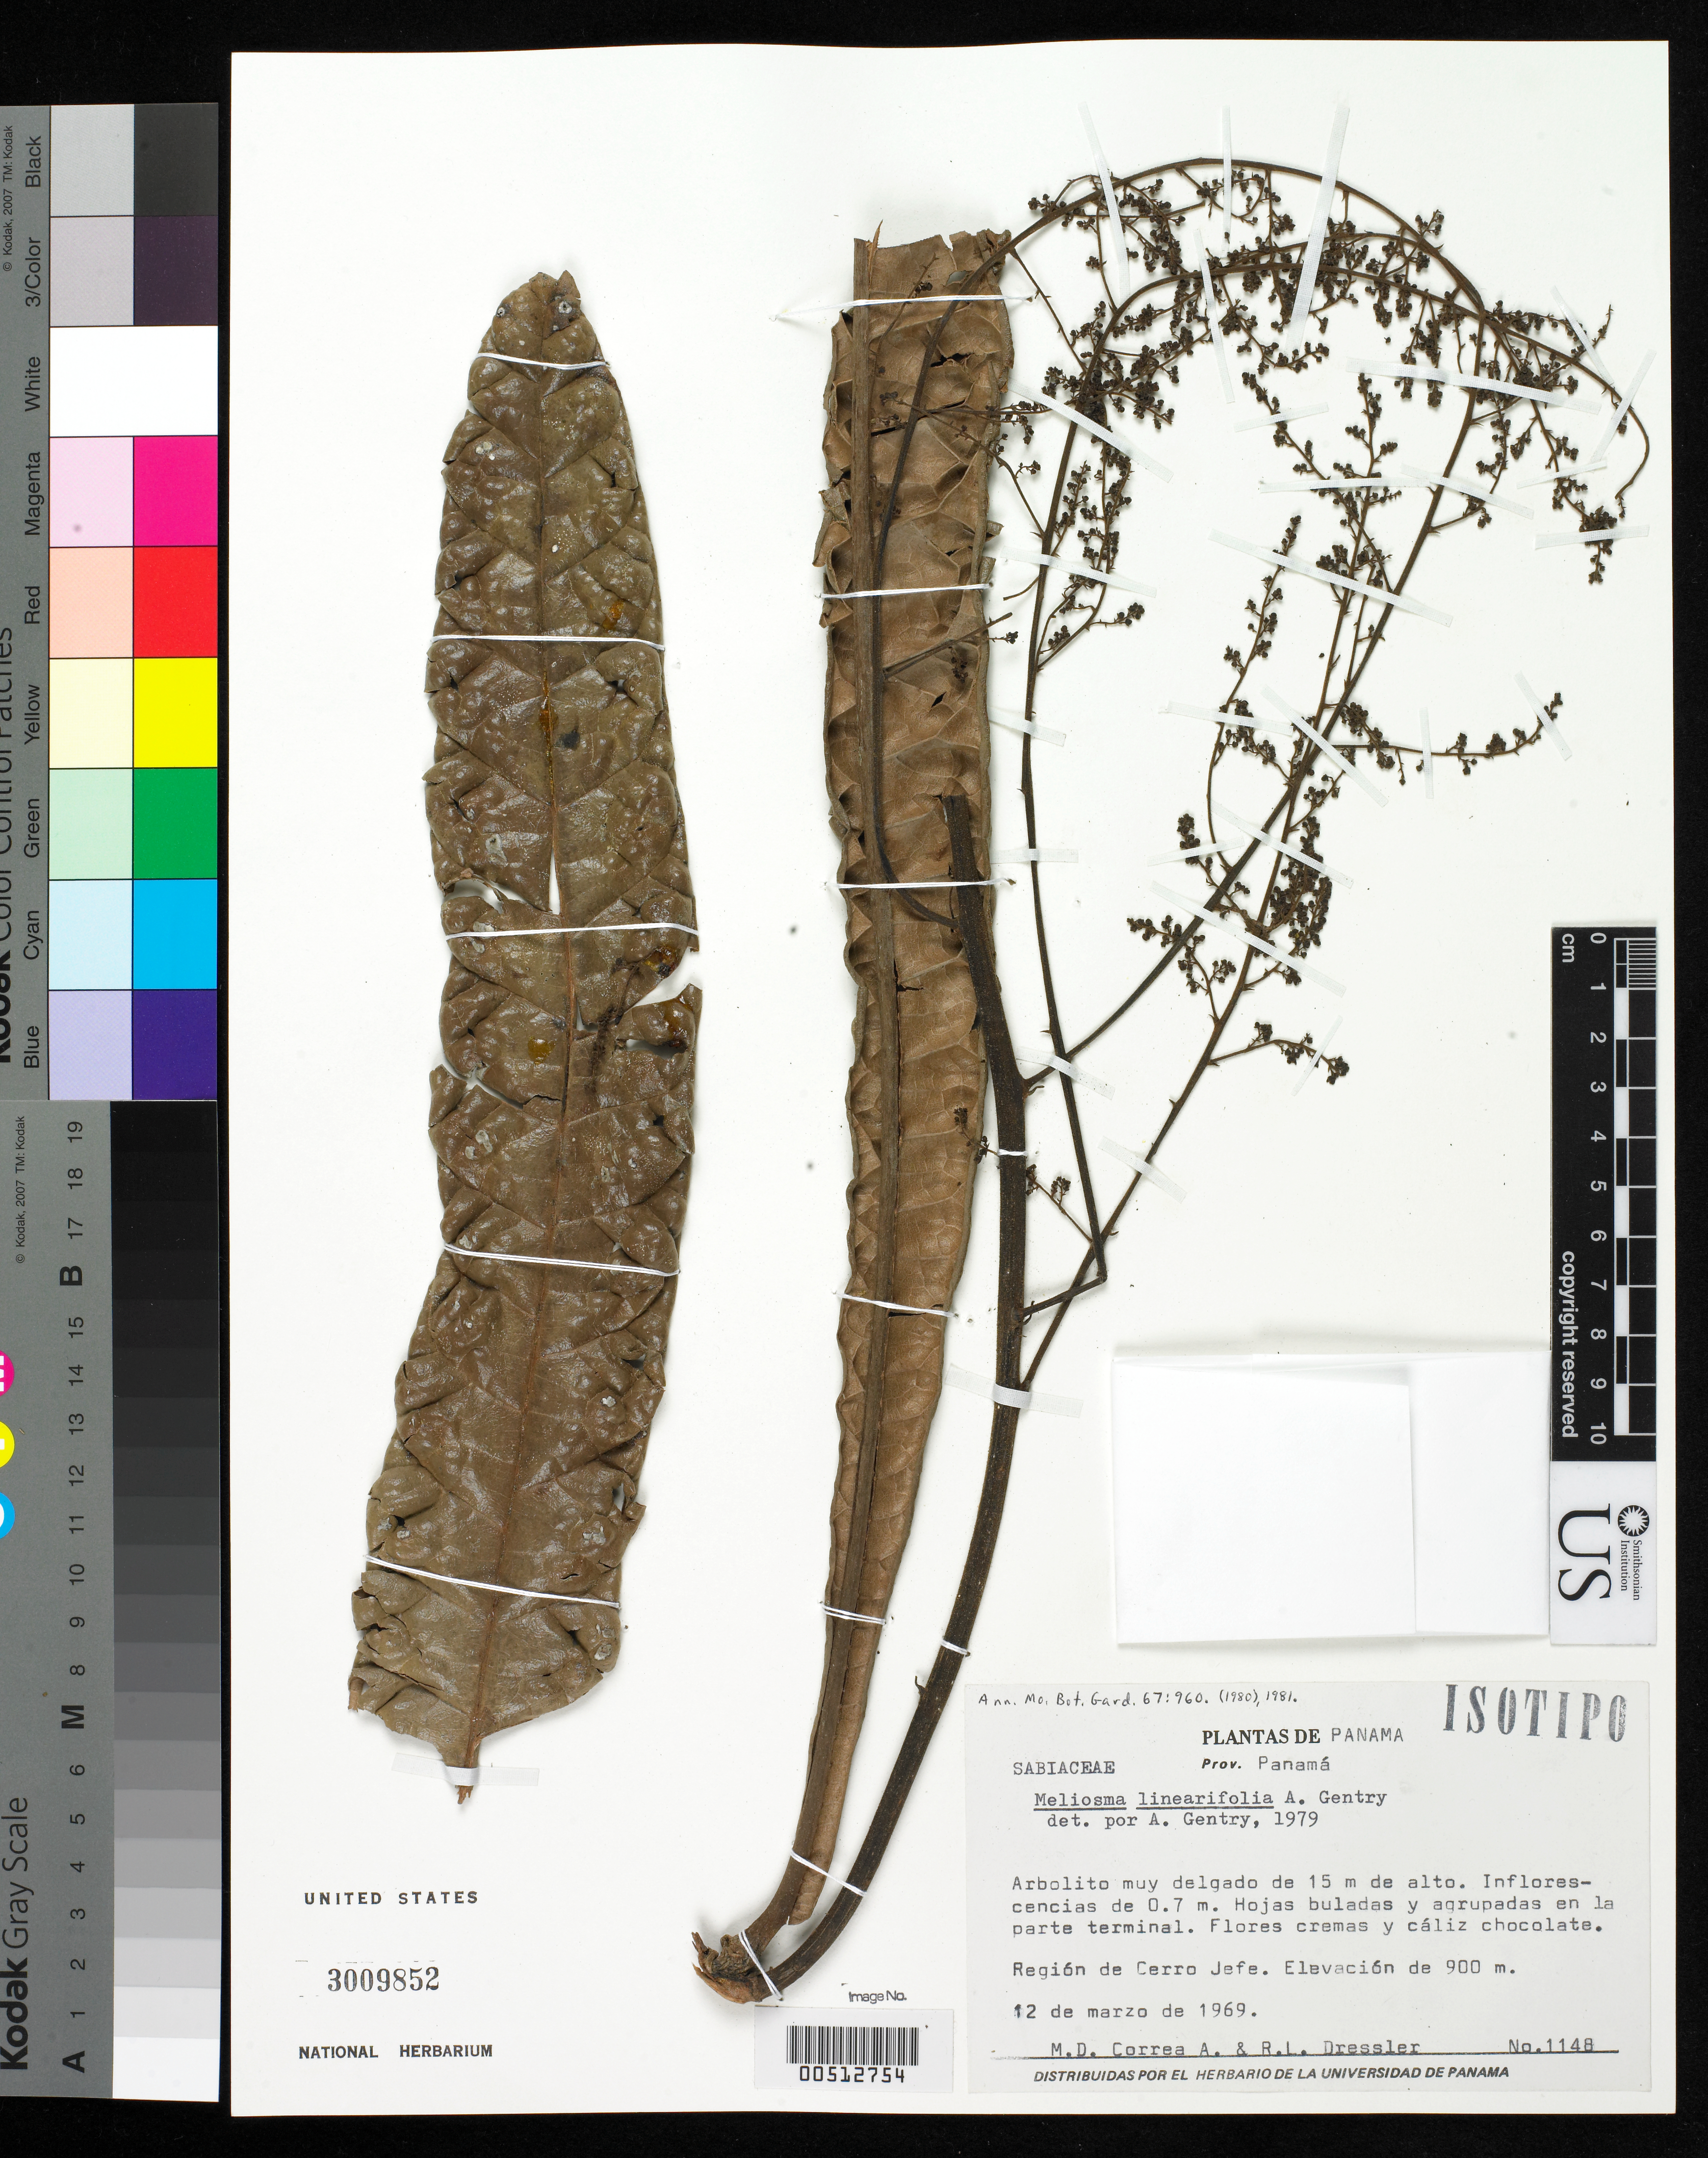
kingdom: Plantae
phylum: Tracheophyta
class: Magnoliopsida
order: Proteales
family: Sabiaceae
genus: Meliosma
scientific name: Meliosma linearifolia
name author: A.H. Gentry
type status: Isotype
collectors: M. D. Corrêa-A. & R. Dressler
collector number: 1148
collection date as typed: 12 Mar 1969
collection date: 1969-03-12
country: Panama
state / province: Panamá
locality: Cerro Jefe.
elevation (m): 900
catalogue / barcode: US 3009852